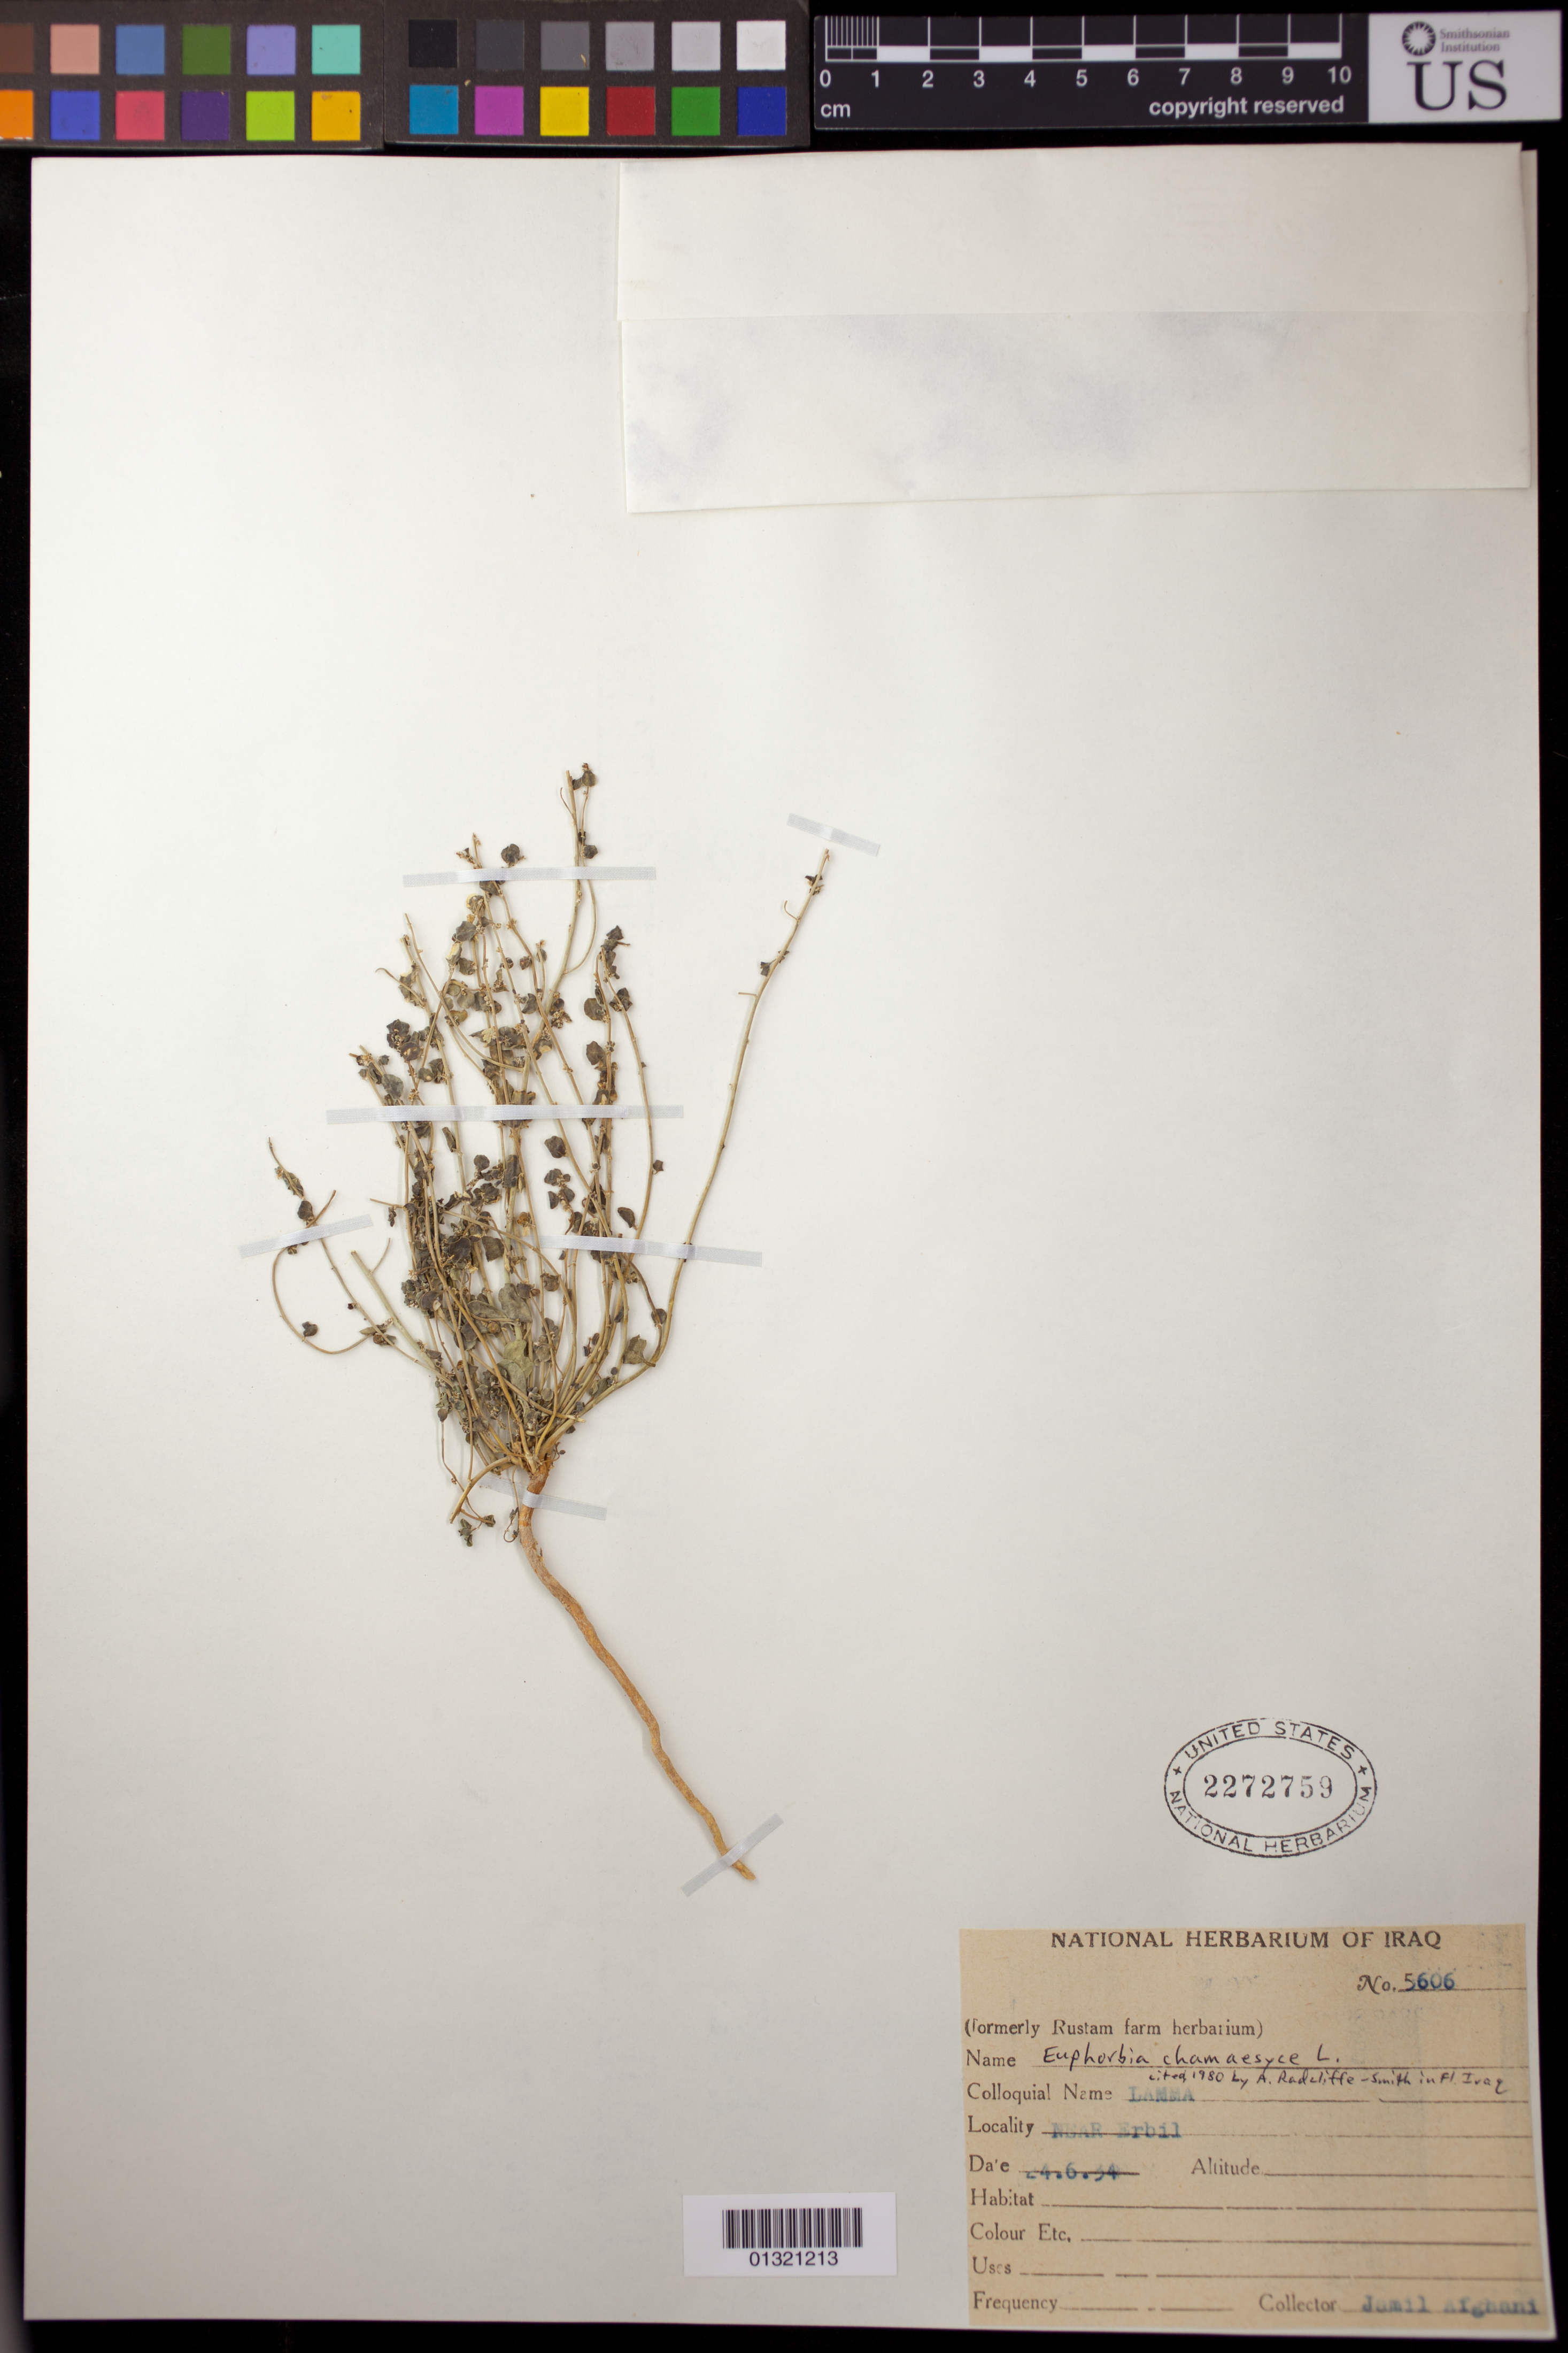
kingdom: Plantae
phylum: Tracheophyta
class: Magnoliopsida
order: Malpighiales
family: Euphorbiaceae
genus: Euphorbia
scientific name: Euphorbia chamaesyce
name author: L.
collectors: J. Afghani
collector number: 5606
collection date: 1934-06-24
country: Iraq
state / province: Arbil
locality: near Erbil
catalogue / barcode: US 2272759